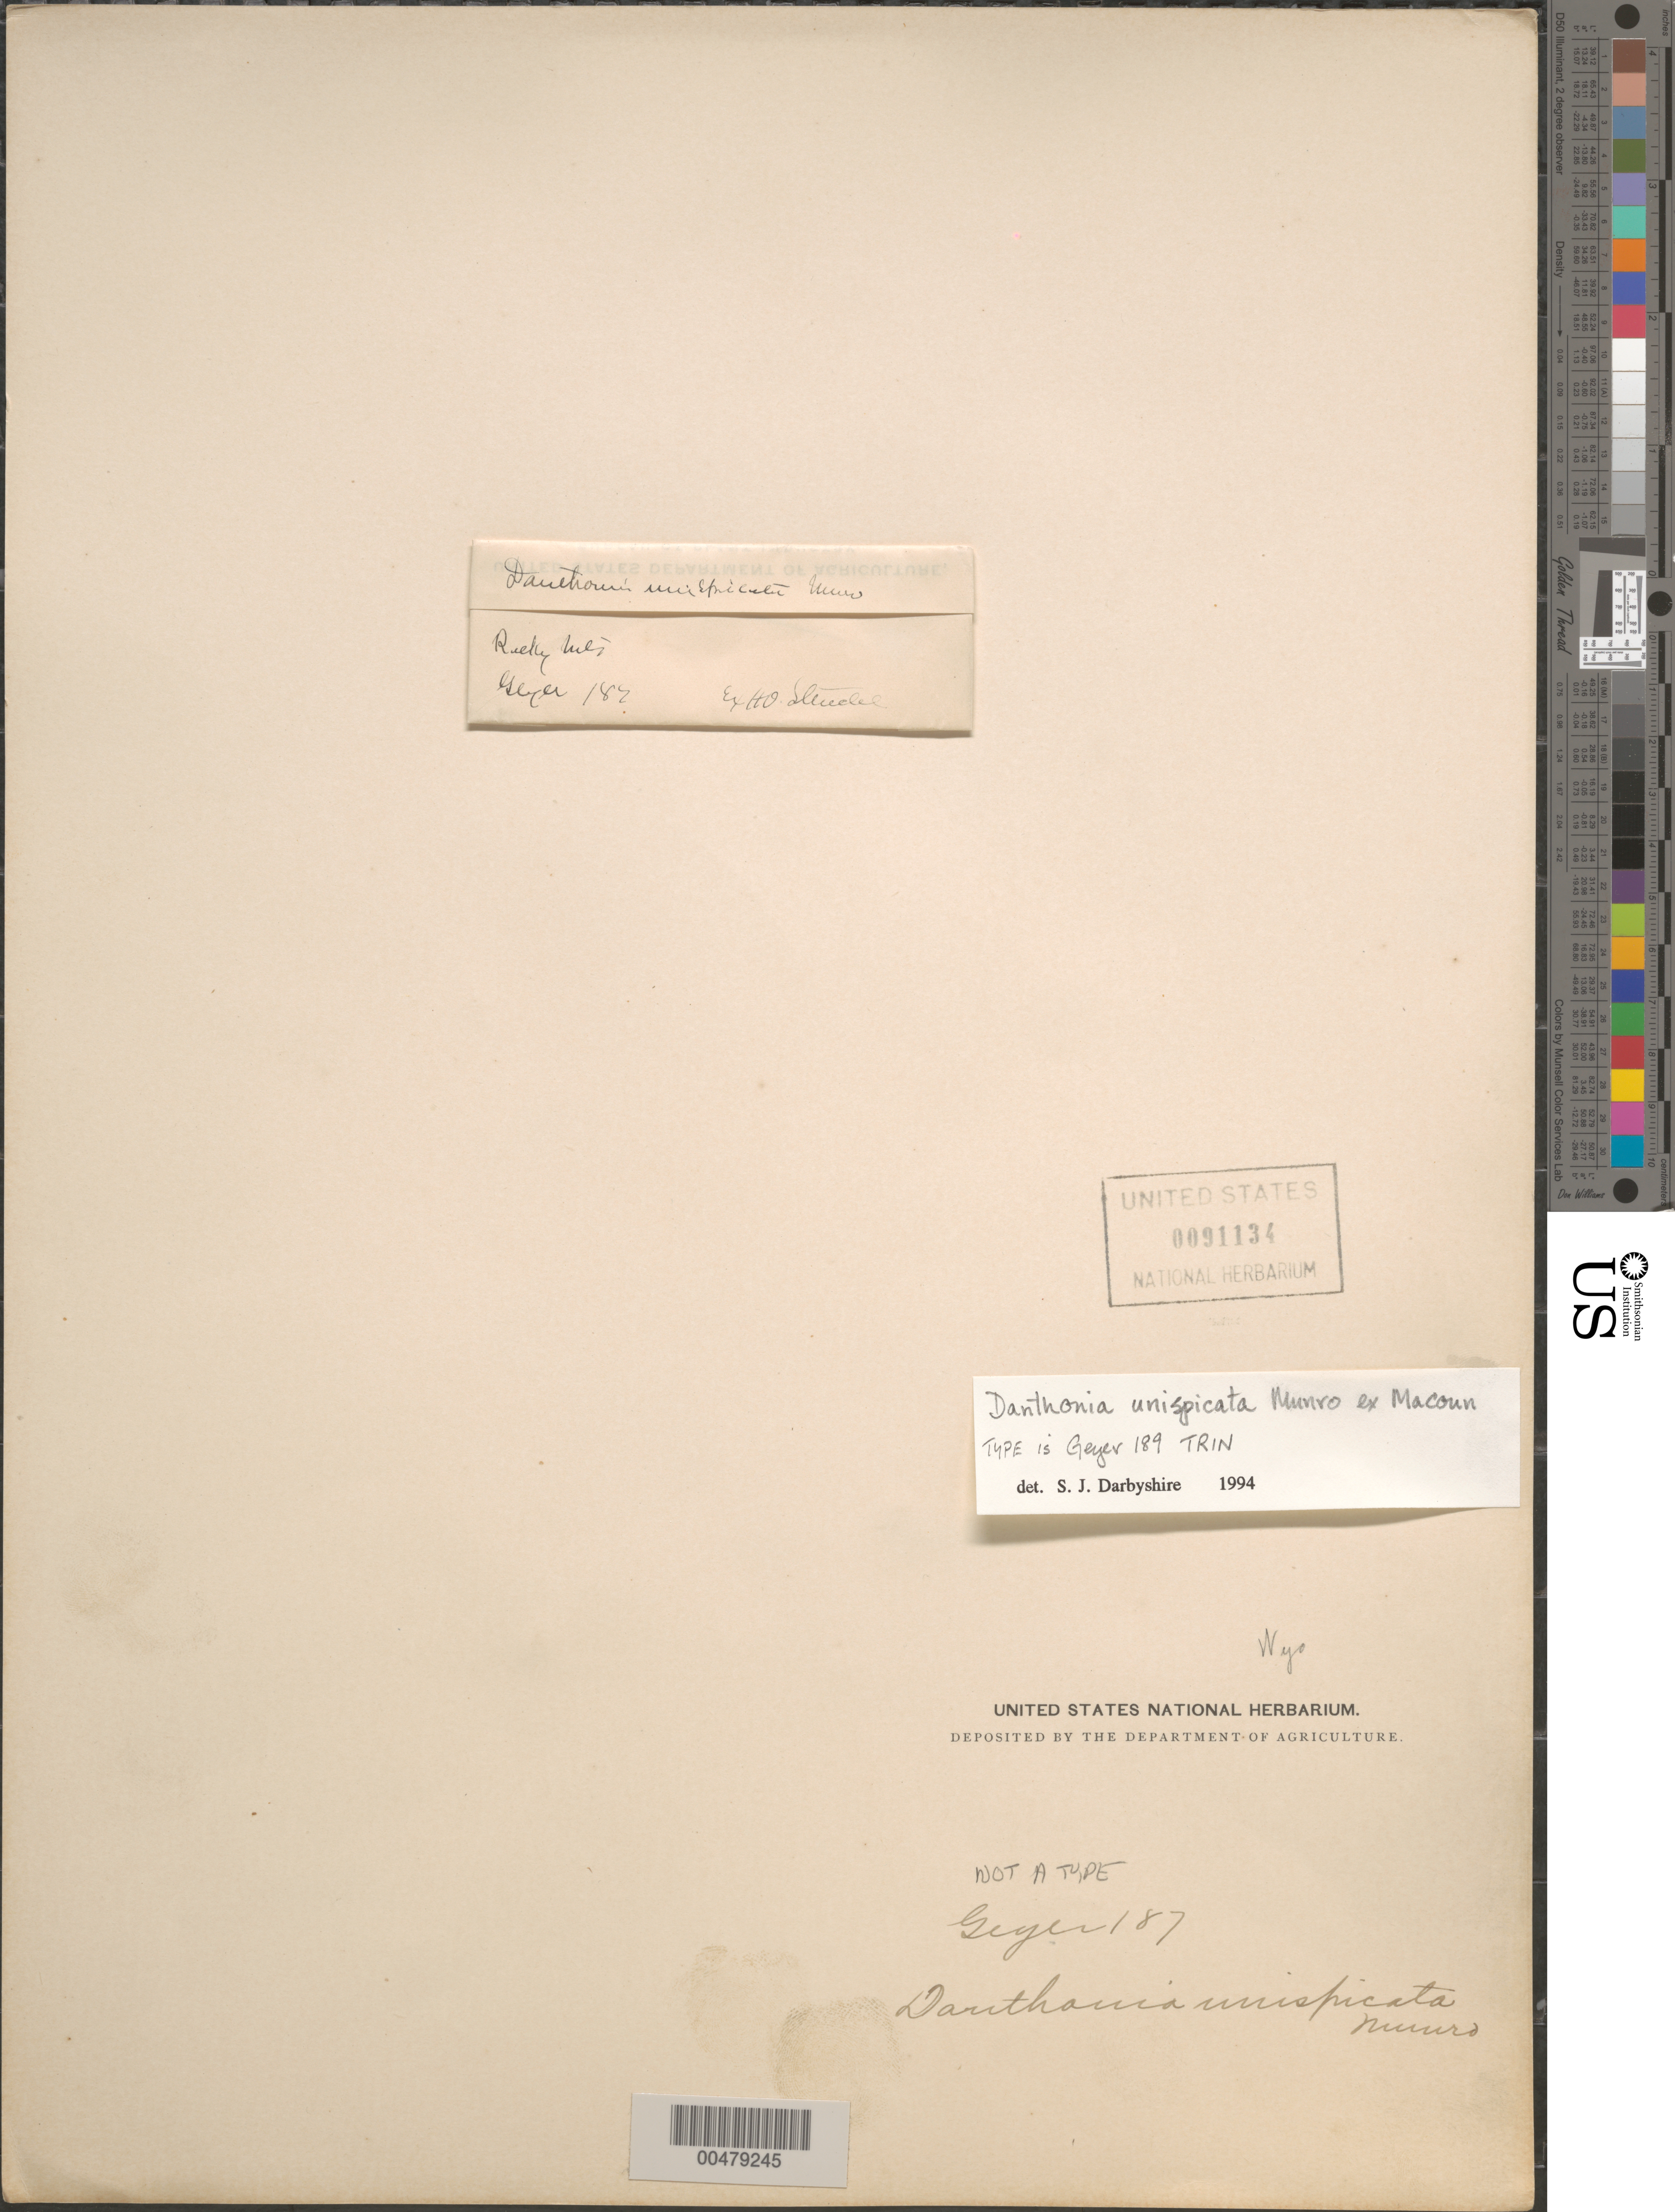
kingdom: Plantae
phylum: Tracheophyta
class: Liliopsida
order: Poales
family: Poaceae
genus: Danthonia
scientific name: Danthonia unispicata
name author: (Thurb.) Munro ex Macoun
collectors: C. A. Geyer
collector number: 187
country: United States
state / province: Colorado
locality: Rocky mountains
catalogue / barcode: US 91334